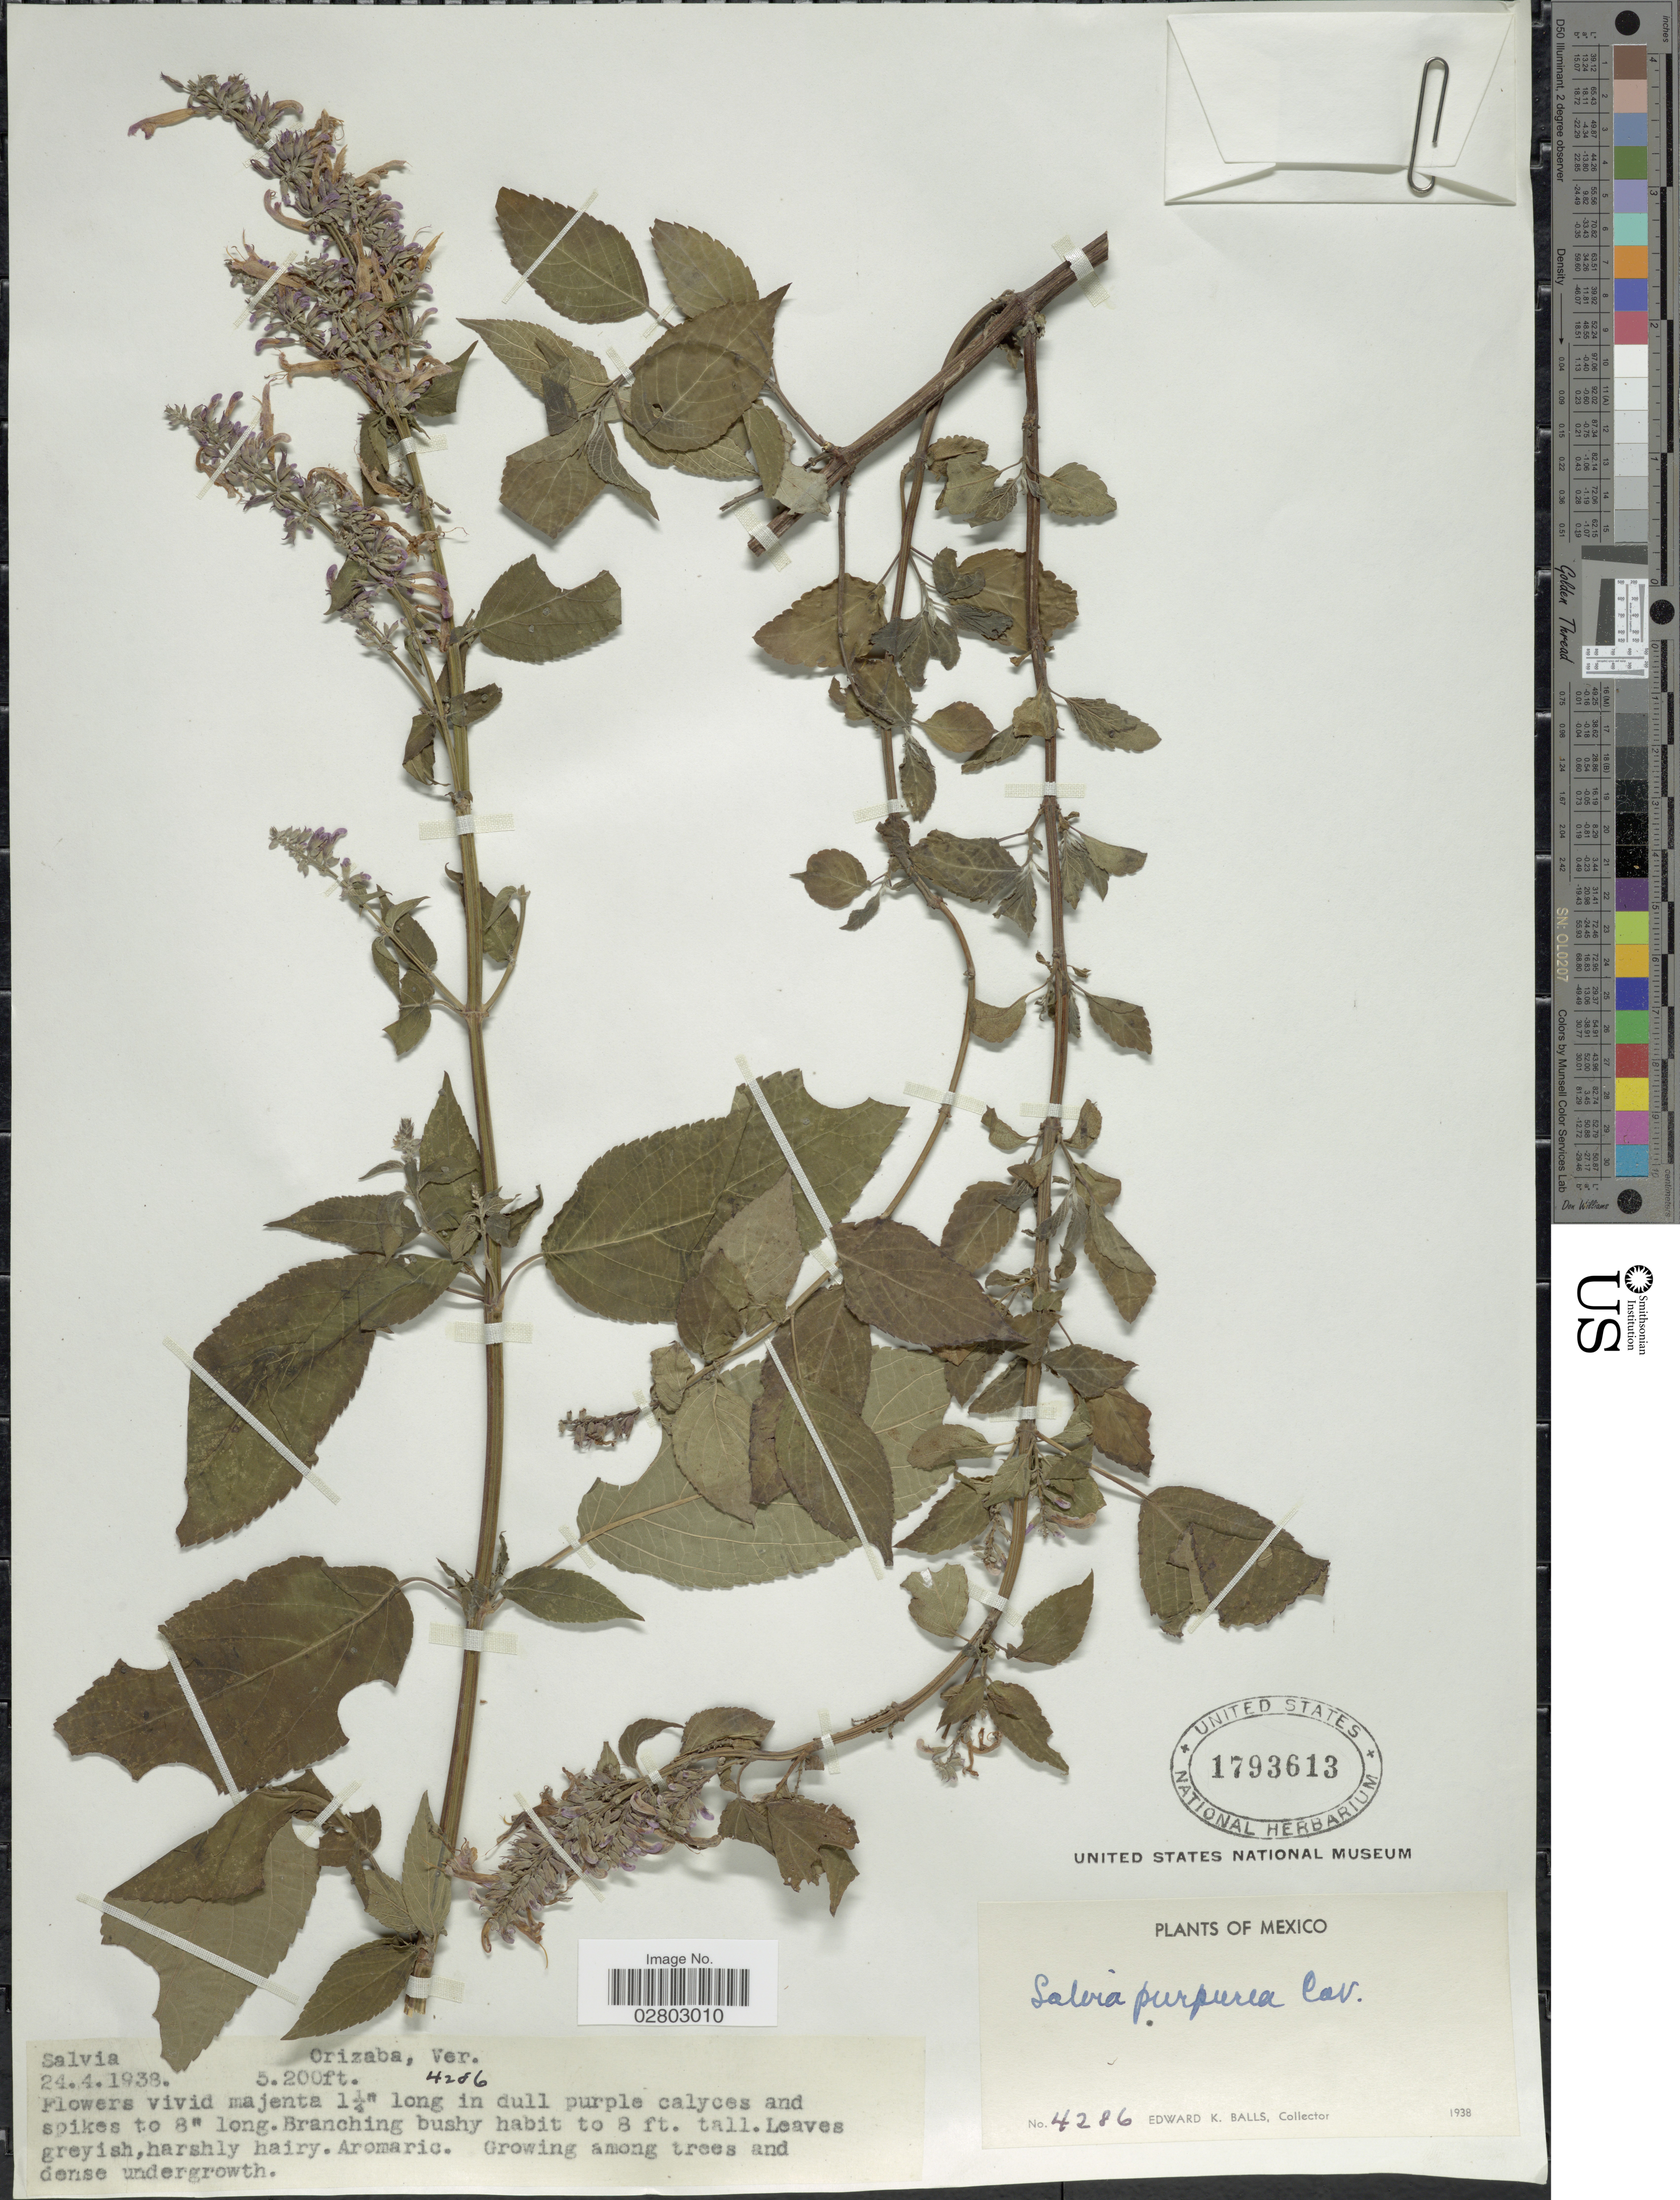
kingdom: Plantae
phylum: Tracheophyta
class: Magnoliopsida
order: Lamiales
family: Lamiaceae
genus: Salvia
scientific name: Salvia purpurea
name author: Cav.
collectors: E. K. Balls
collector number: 4286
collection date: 1938-04-24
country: Mexico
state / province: Veracruz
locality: Orizaba, Ver.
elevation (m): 1585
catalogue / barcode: US 1793613